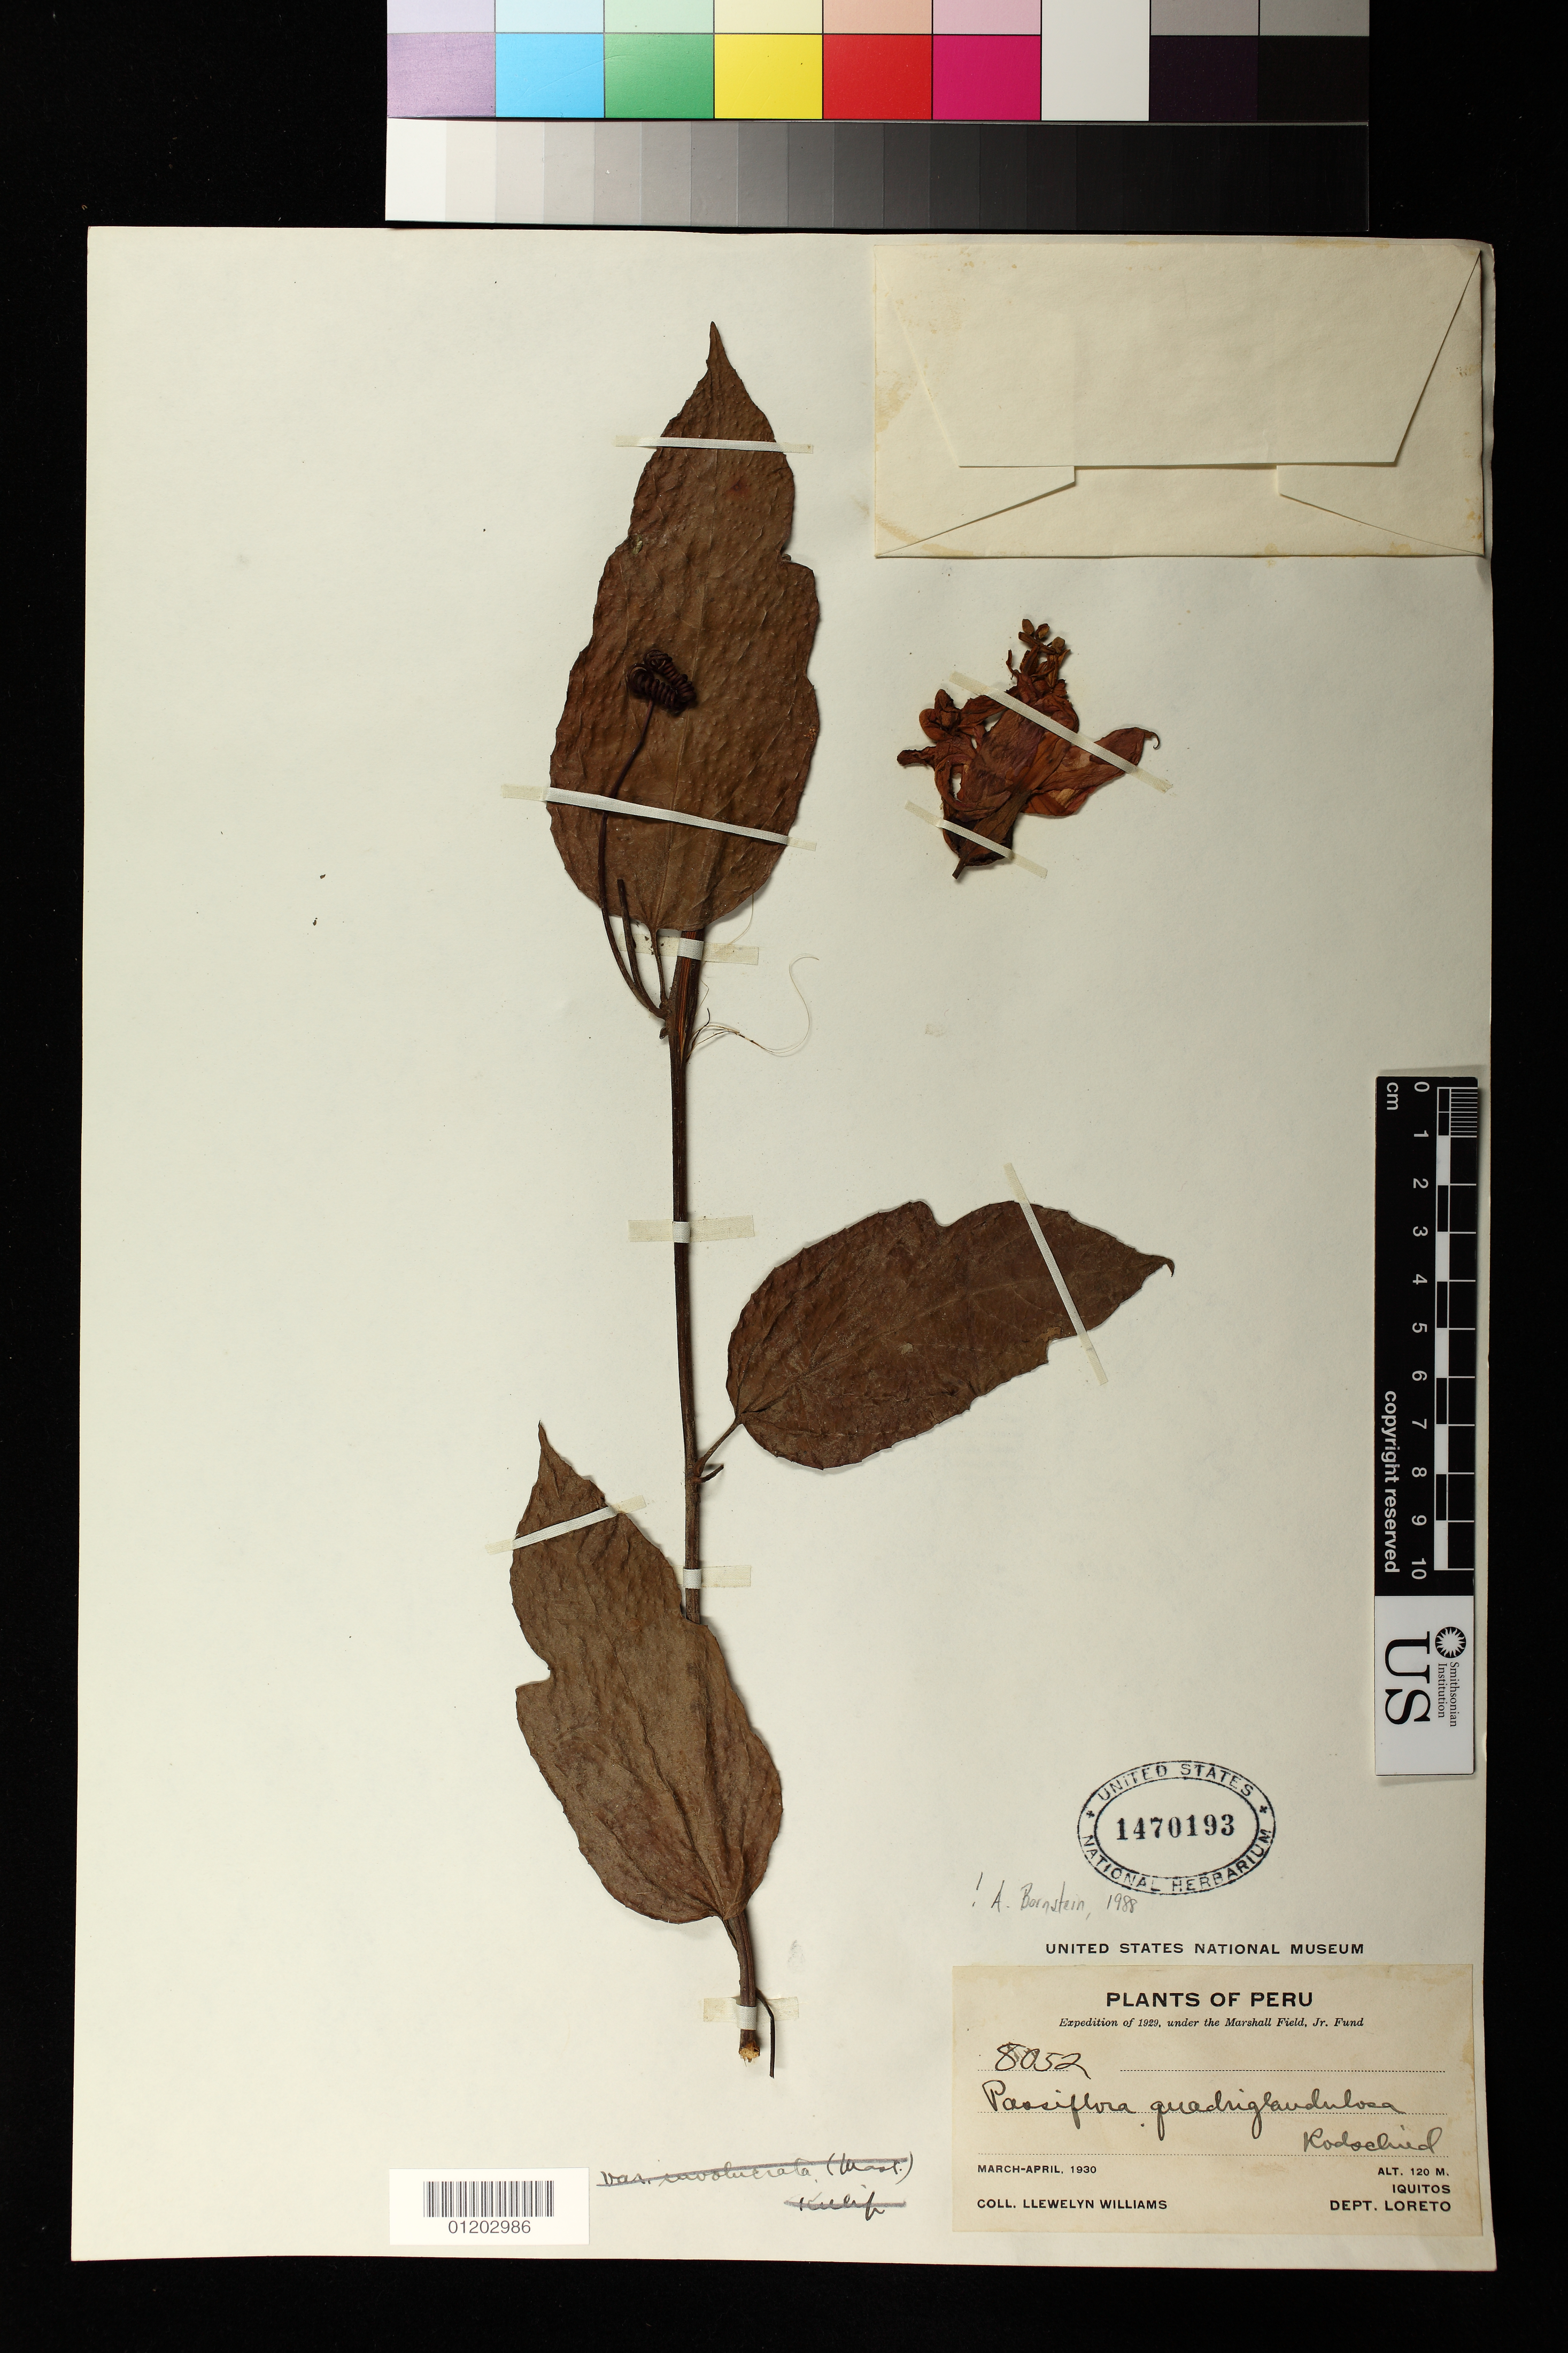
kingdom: Plantae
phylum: Tracheophyta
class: Magnoliopsida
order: Malpighiales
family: Passifloraceae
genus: Passiflora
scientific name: Passiflora quadriglandulosa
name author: Rodschied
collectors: Ll. Williams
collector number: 8052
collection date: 1930-03/1930-04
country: Peru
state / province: Loreto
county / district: Maynas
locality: Iquitos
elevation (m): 120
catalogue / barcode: US 1470193